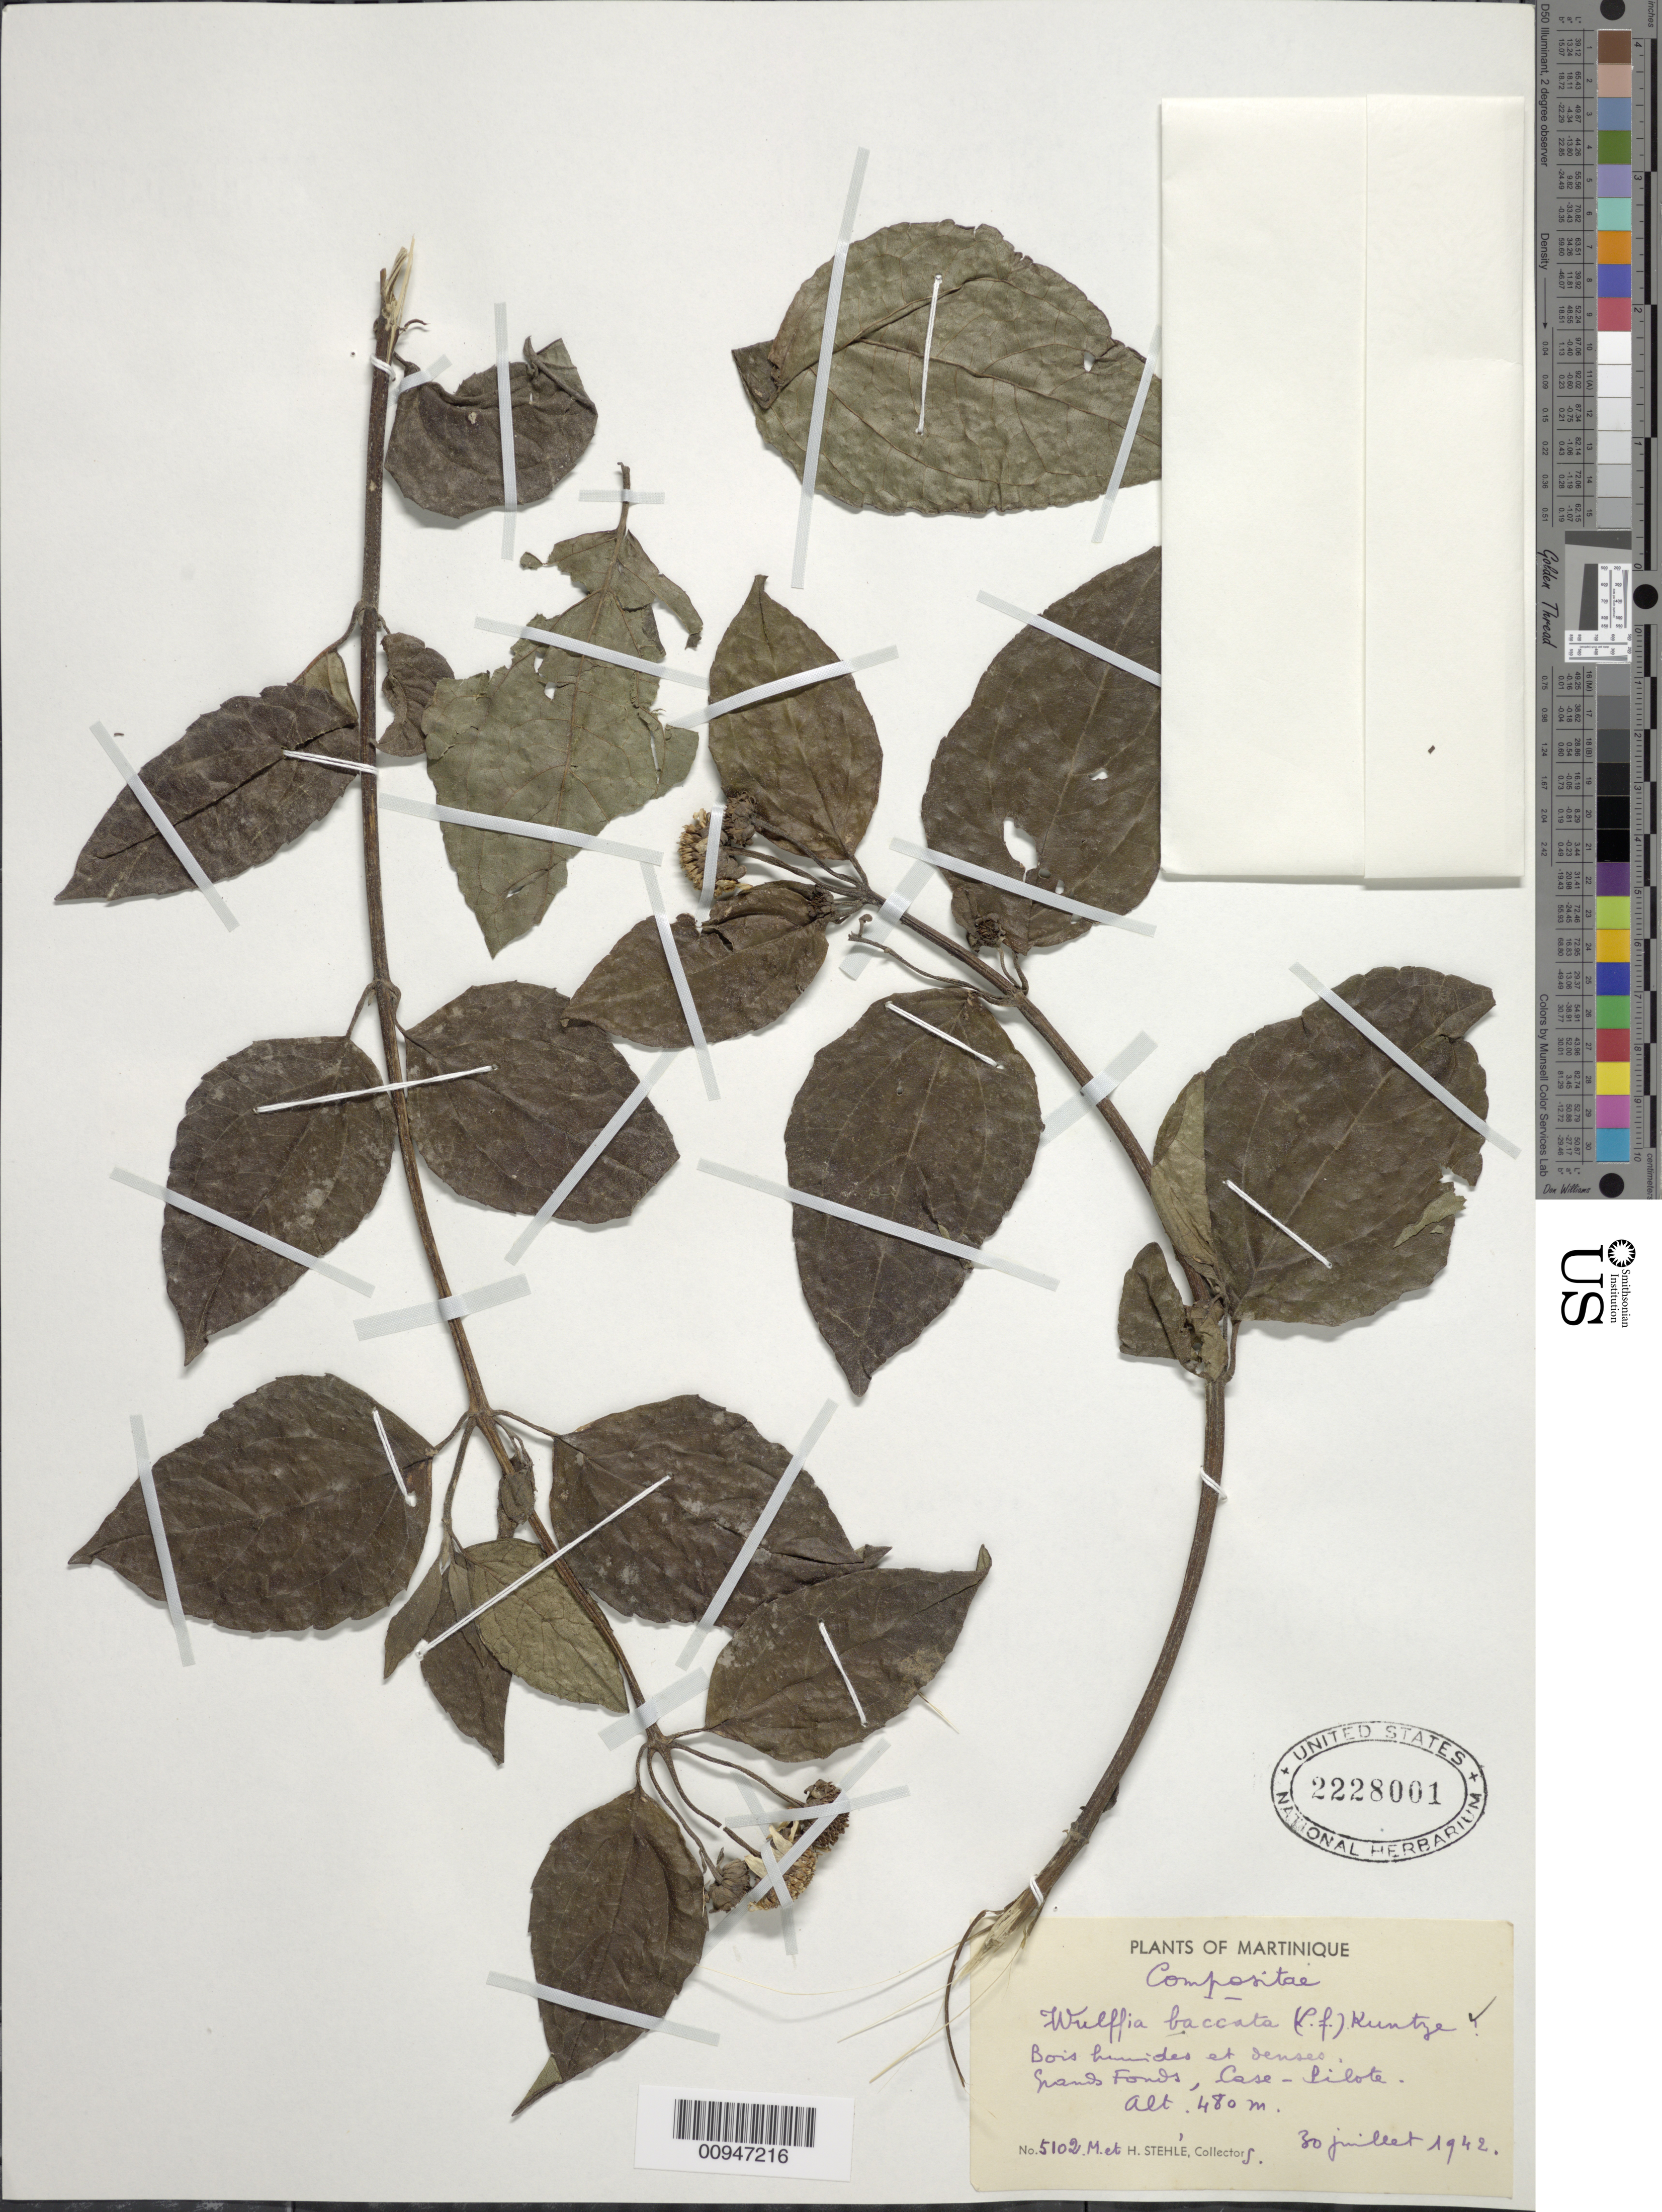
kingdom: Plantae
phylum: Tracheophyta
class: Magnoliopsida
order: Asterales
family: Asteraceae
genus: Wulffia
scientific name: Wulffia baccata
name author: (L. f.) Kuntze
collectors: H. Stehlé & M. Stehlé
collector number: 5102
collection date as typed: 30 Jul 1942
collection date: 1942-07-30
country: Martinique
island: Martinique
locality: Grand Fonds, Case - Pilote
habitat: Bois humides et denses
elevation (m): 480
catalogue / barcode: US 2228001